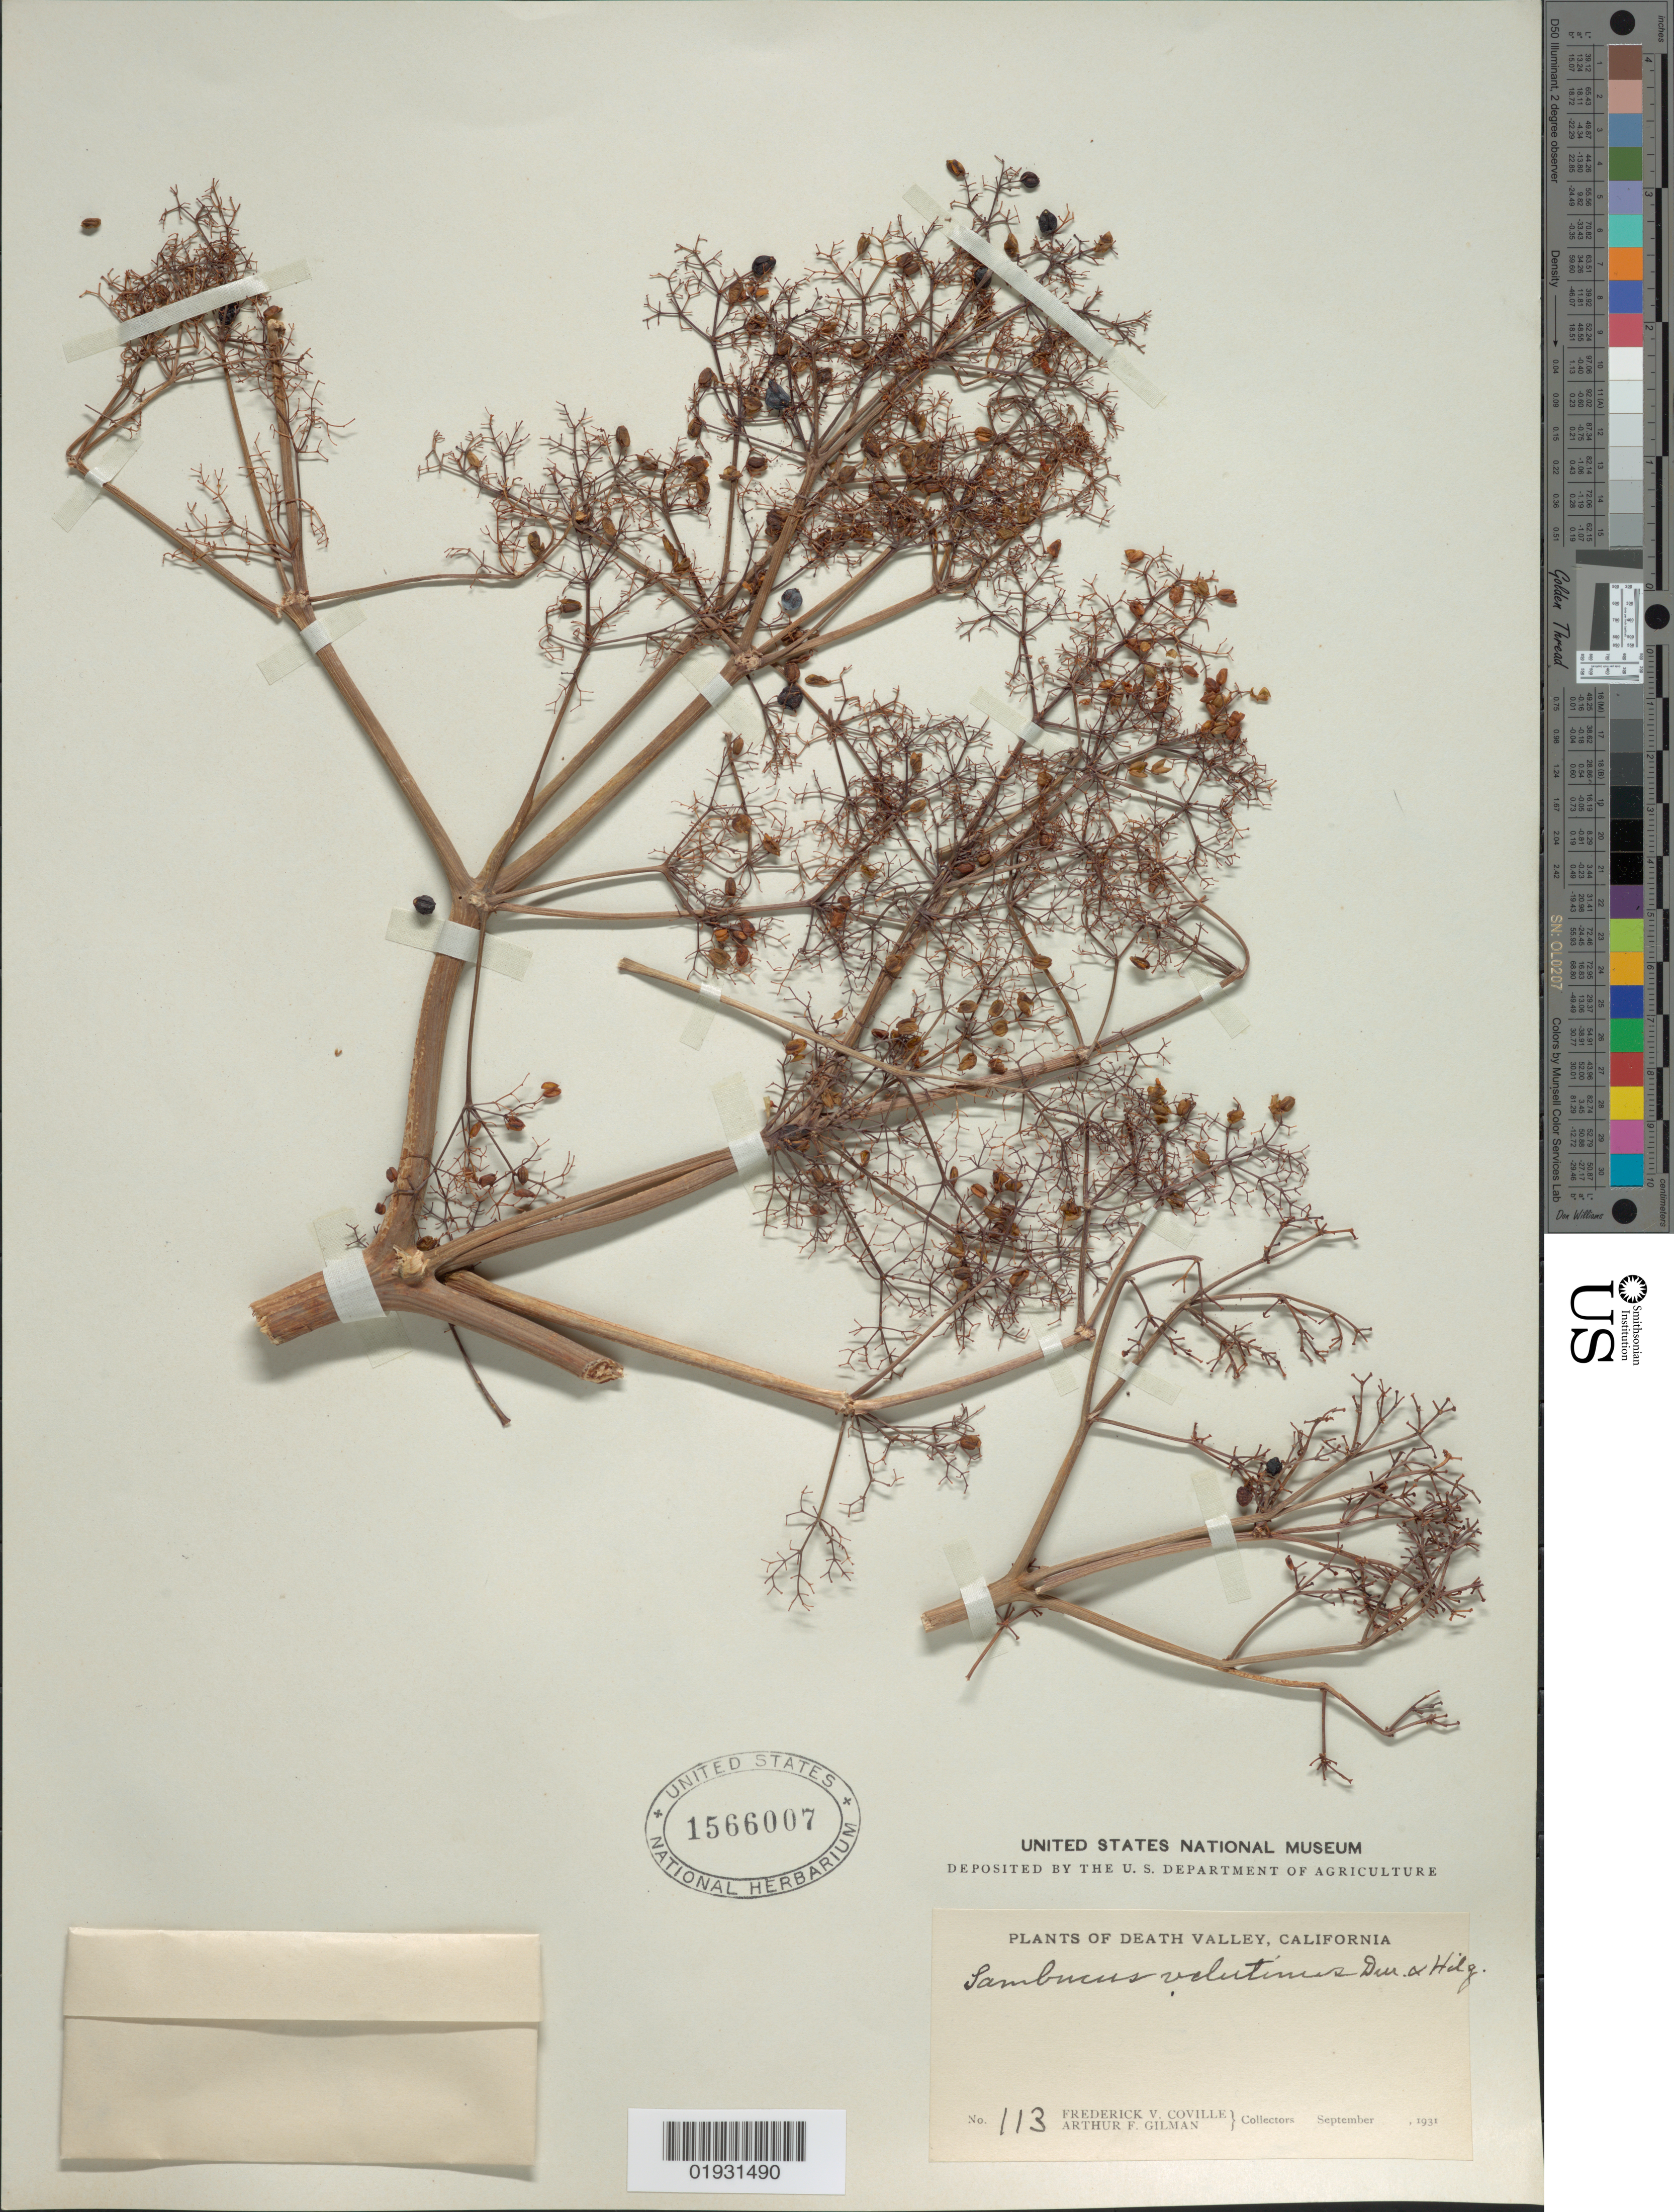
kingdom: Plantae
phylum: Tracheophyta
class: Magnoliopsida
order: Dipsacales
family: Viburnaceae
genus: Sambucus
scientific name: Sambucus velutina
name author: Durand & Hilg.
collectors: F. V. Coville & A. Gilman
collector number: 113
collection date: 1931-09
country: United States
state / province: California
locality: Death Valley.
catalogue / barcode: US 1566007